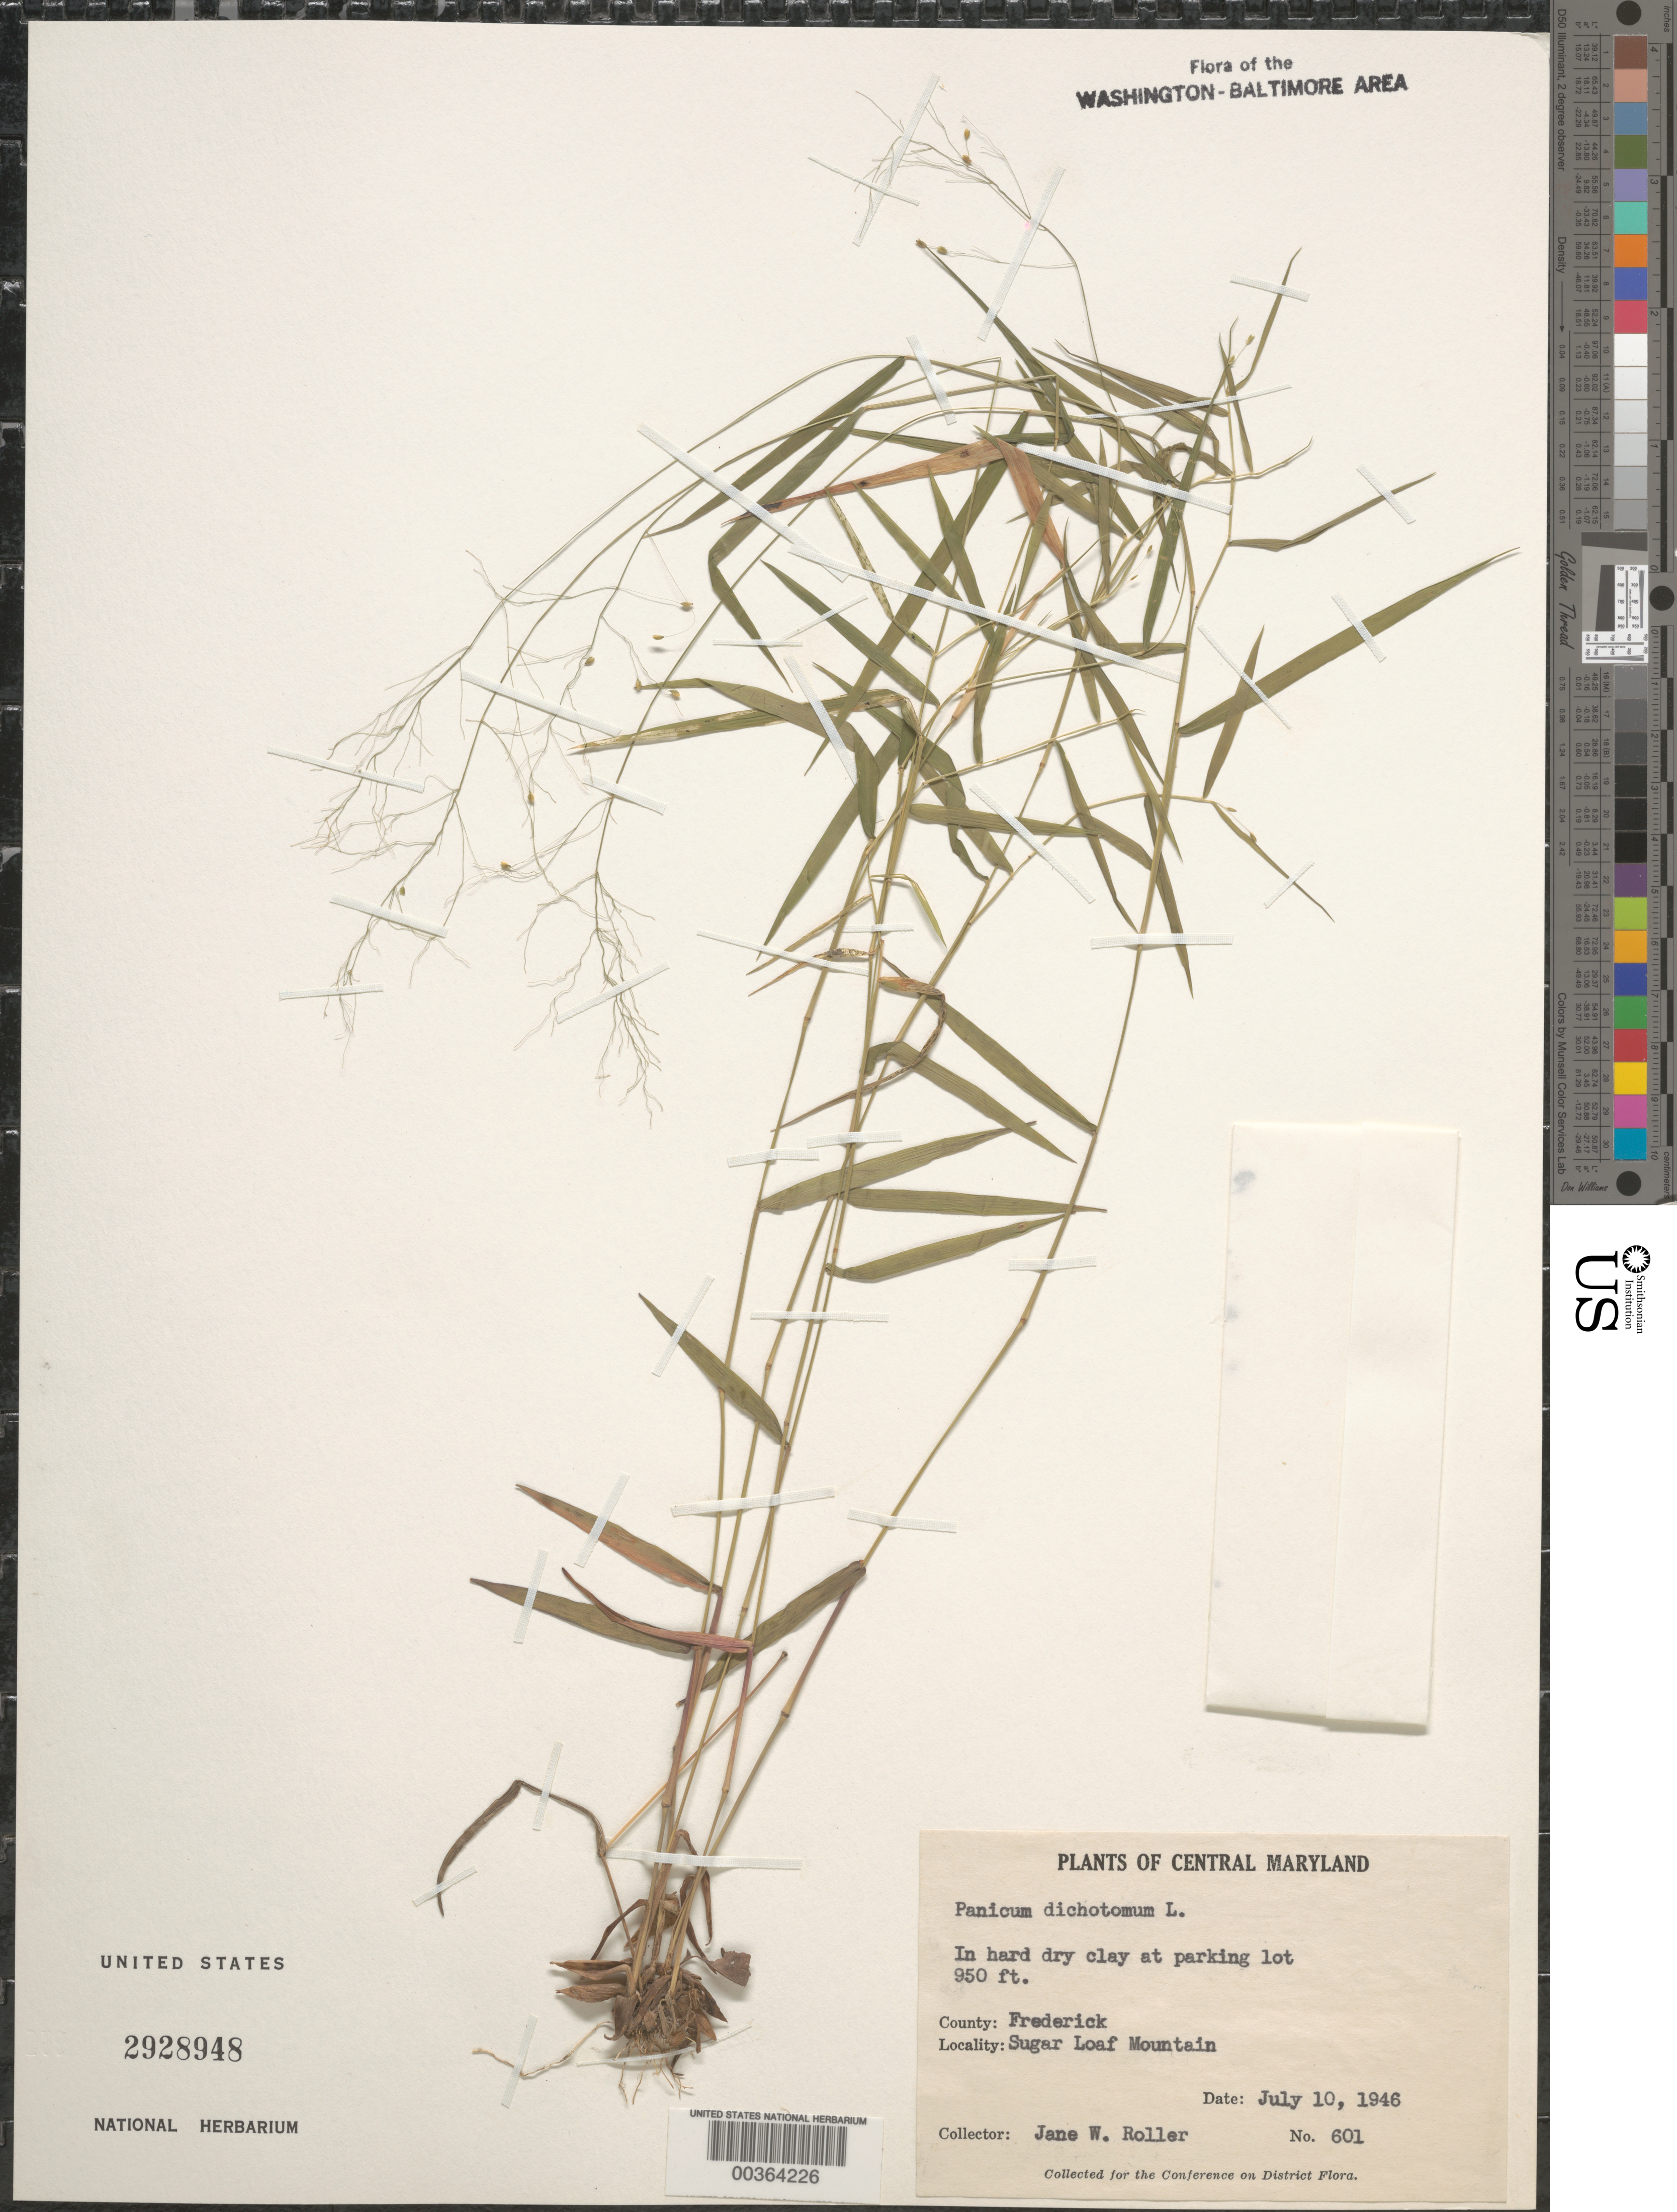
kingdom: Plantae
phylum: Tracheophyta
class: Liliopsida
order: Poales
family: Poaceae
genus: Dichanthelium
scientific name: Dichanthelium dichotomum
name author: (L.) Gould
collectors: J. W. Roller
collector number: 601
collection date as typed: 10 Jul 1946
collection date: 1946-07-10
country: United States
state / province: Maryland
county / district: Frederick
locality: Sugar Loaf Mountain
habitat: In hard dry clay at parking lot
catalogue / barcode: US 2928948